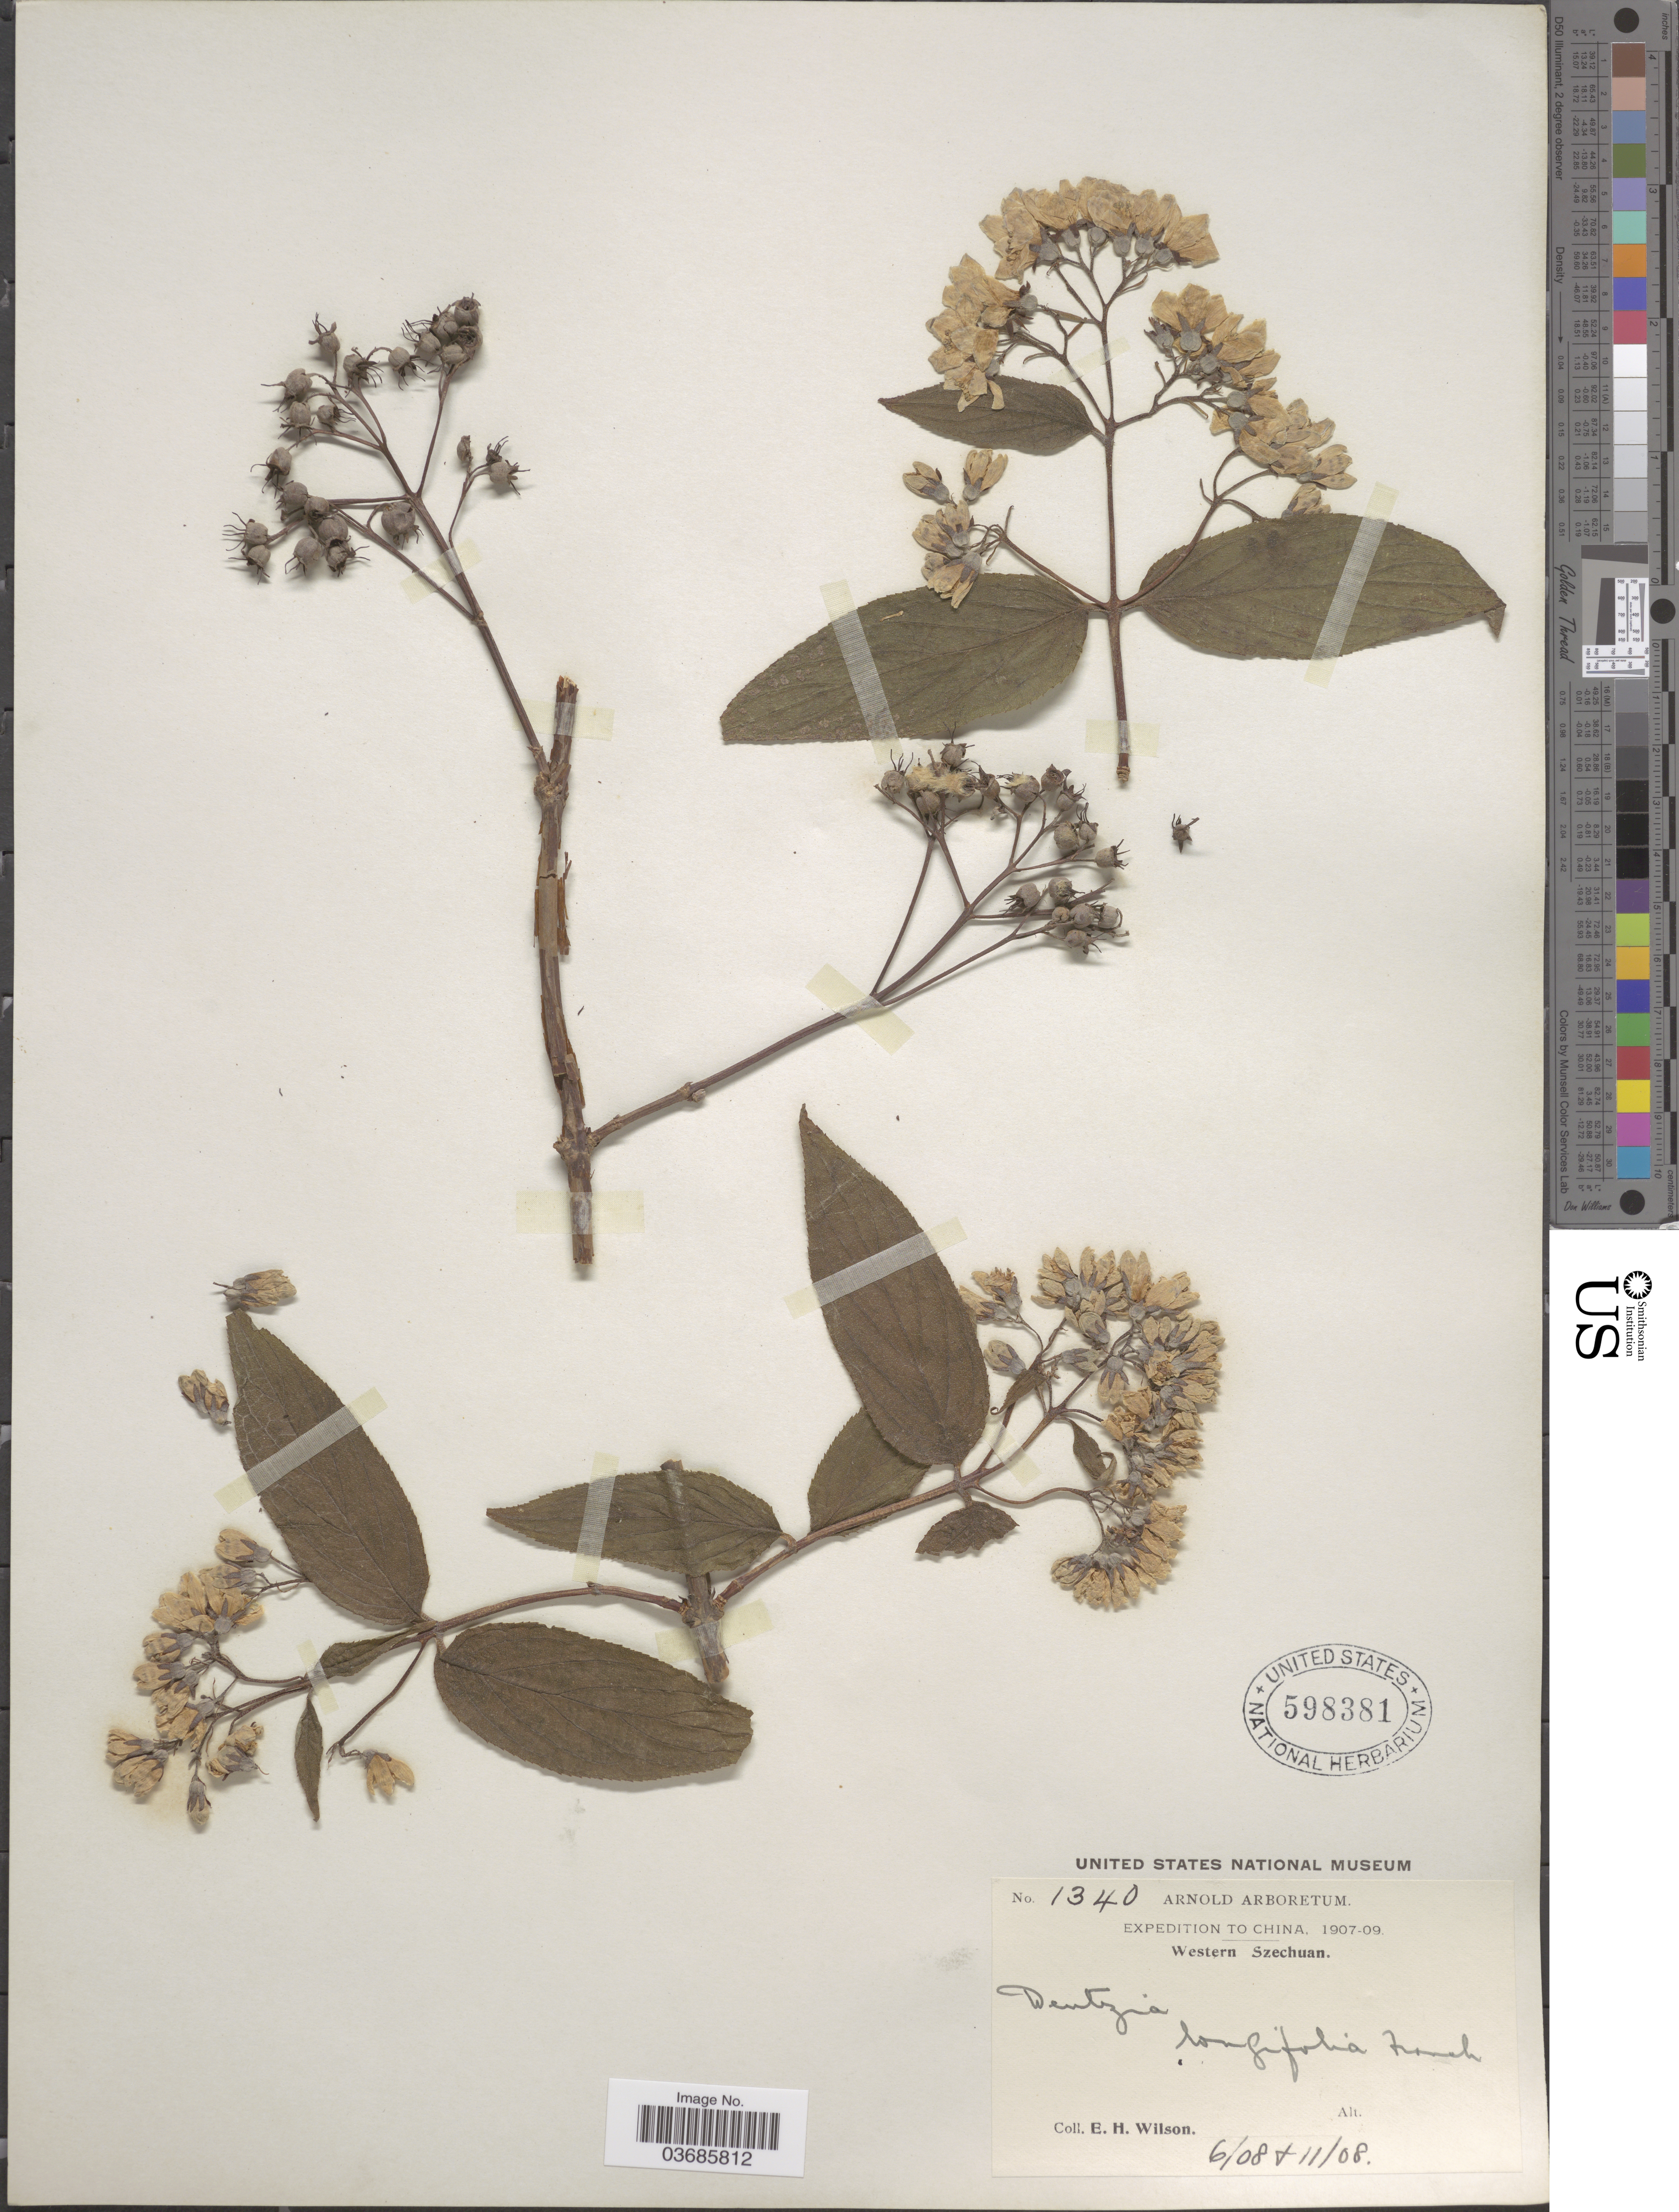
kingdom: Plantae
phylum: Tracheophyta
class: Magnoliopsida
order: Cornales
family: Hydrangeaceae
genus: Deutzia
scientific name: Deutzia glomeruliflora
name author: Franch.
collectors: E. Wilson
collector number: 1340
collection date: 1908-06/1908-11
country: China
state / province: Sichuan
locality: Expedition to China, 1907-09. Western Szechuan.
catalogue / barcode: US 598381